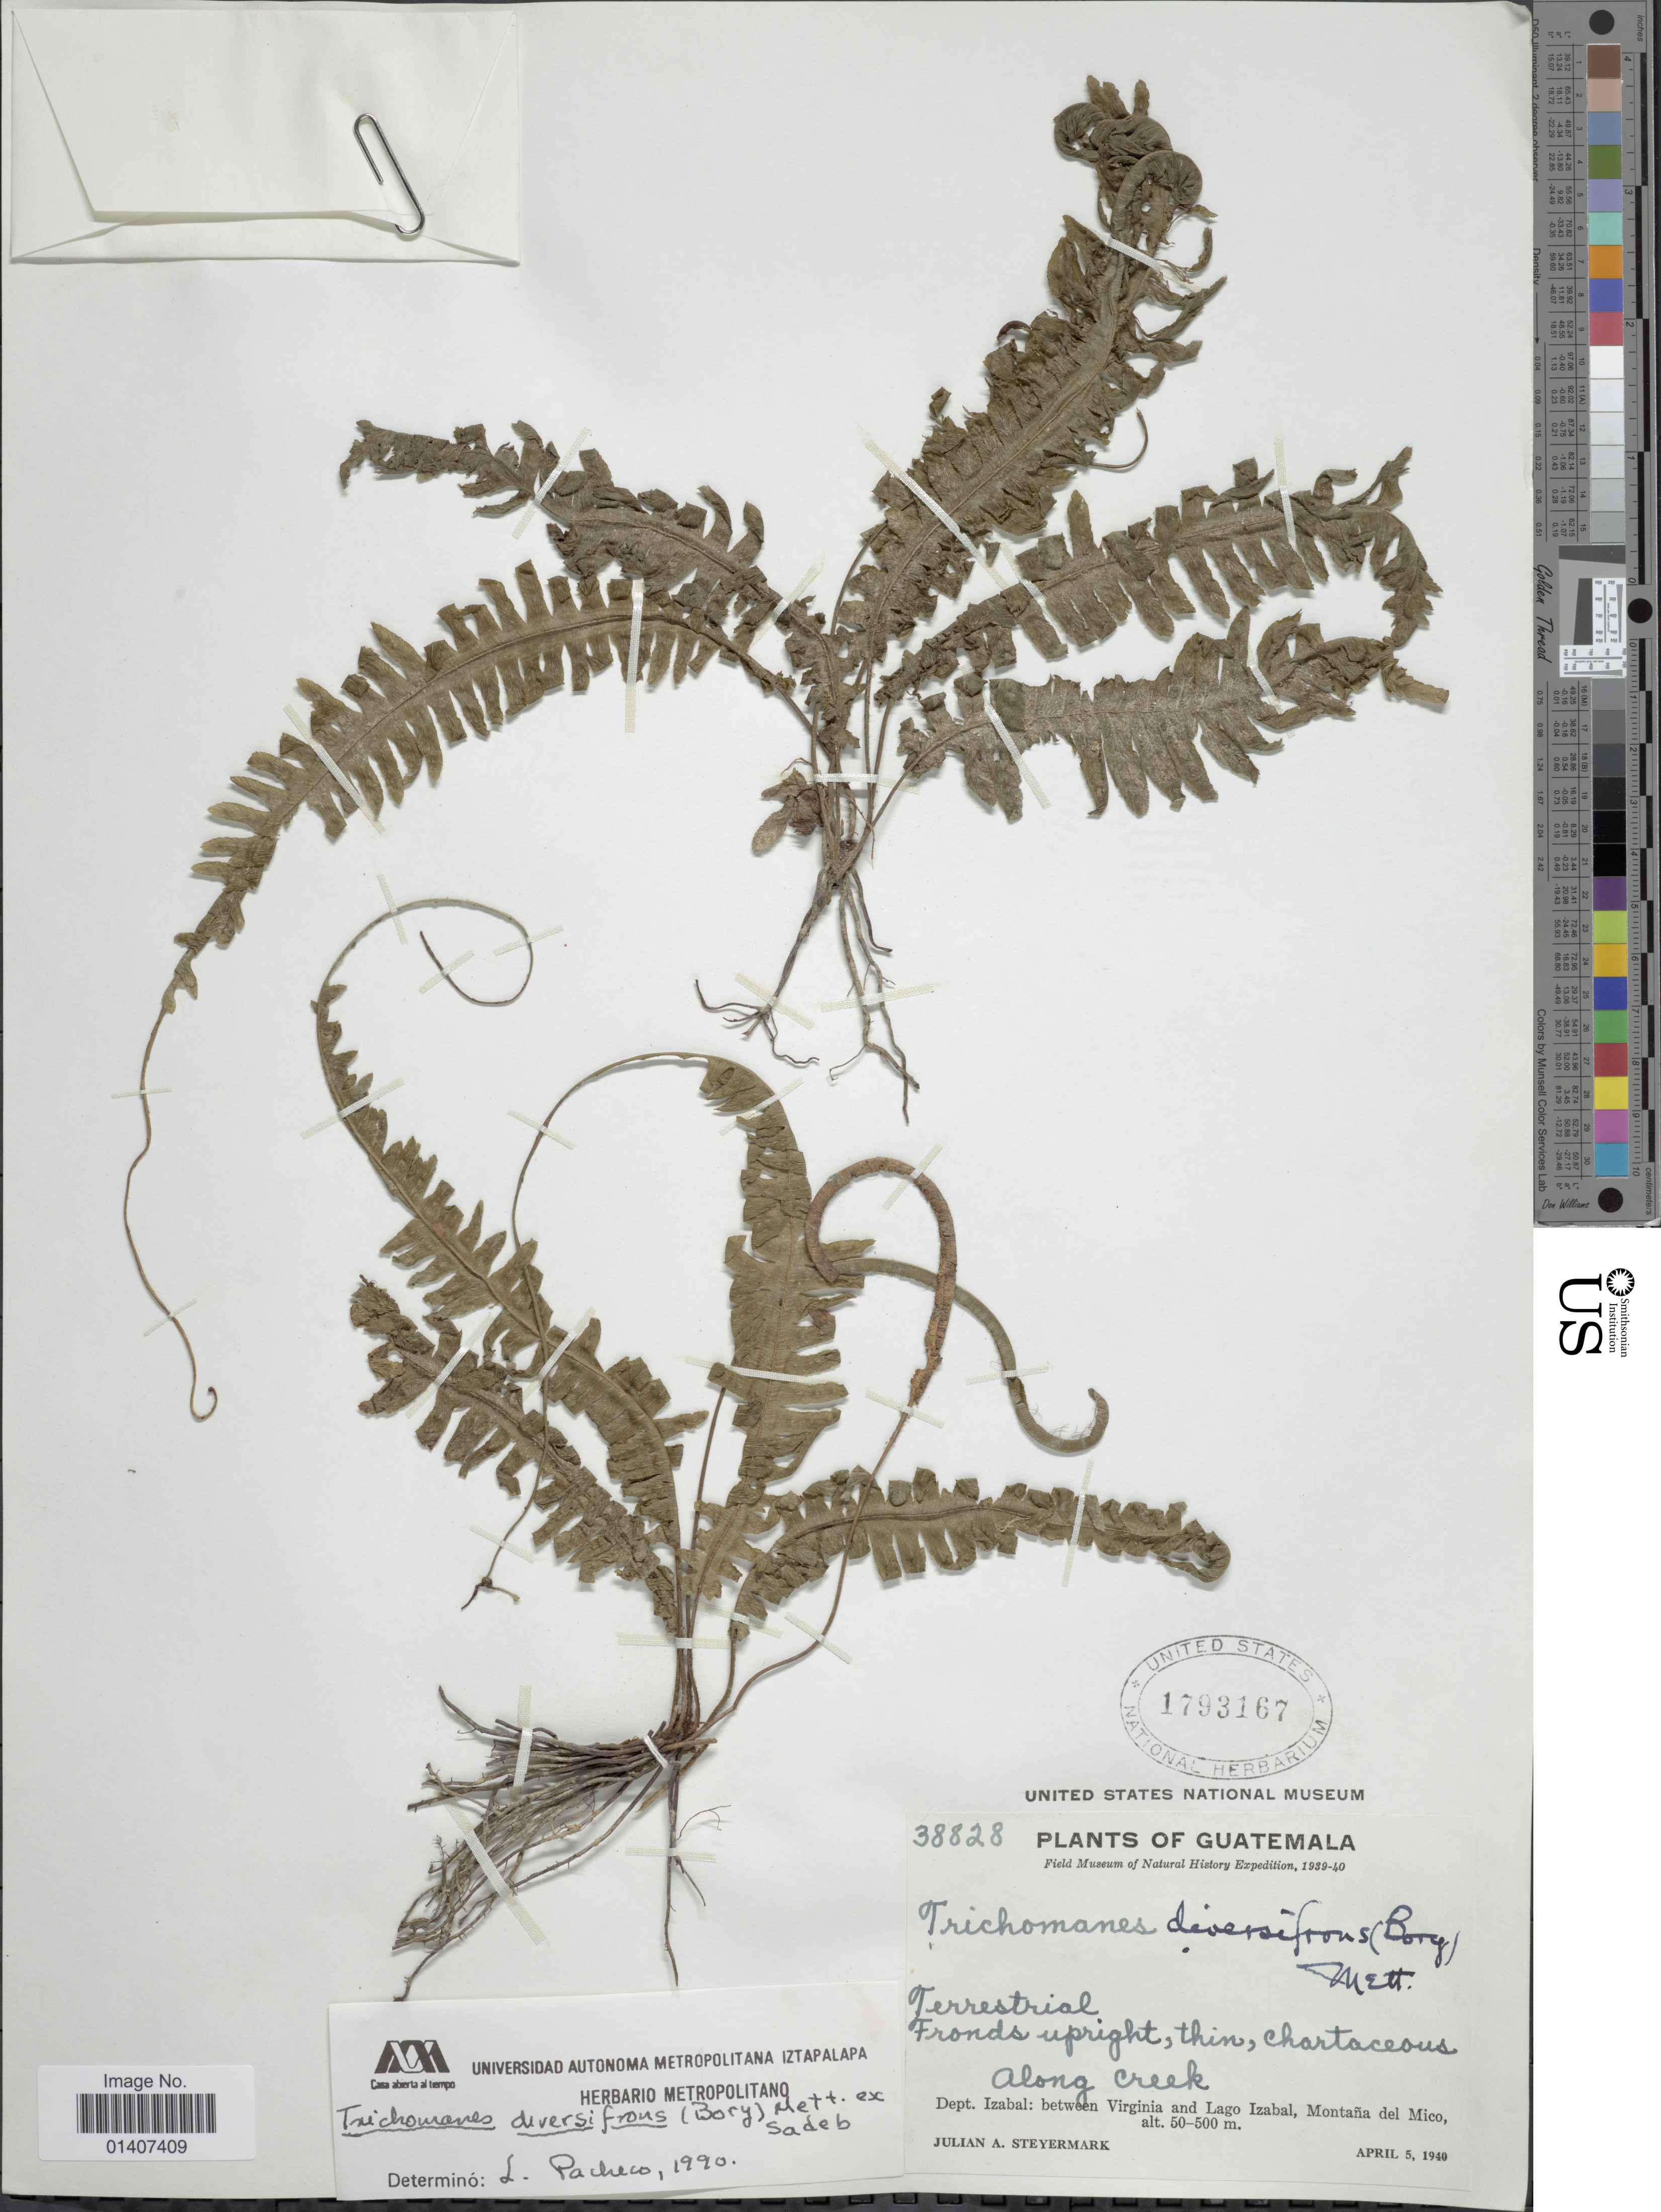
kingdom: Plantae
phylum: Tracheophyta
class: Polypodiopsida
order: Hymenophyllales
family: Hymenophyllaceae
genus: Trichomanes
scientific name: Trichomanes diversifrons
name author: (Bory) Mett. ex Sadeb.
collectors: J. Steyermark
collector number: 38828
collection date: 1940-04-05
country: Guatemala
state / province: Izabal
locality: Dept. Izabal: between Virginia and Lago Izabal, Montana del Mico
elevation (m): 50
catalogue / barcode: US 1793167